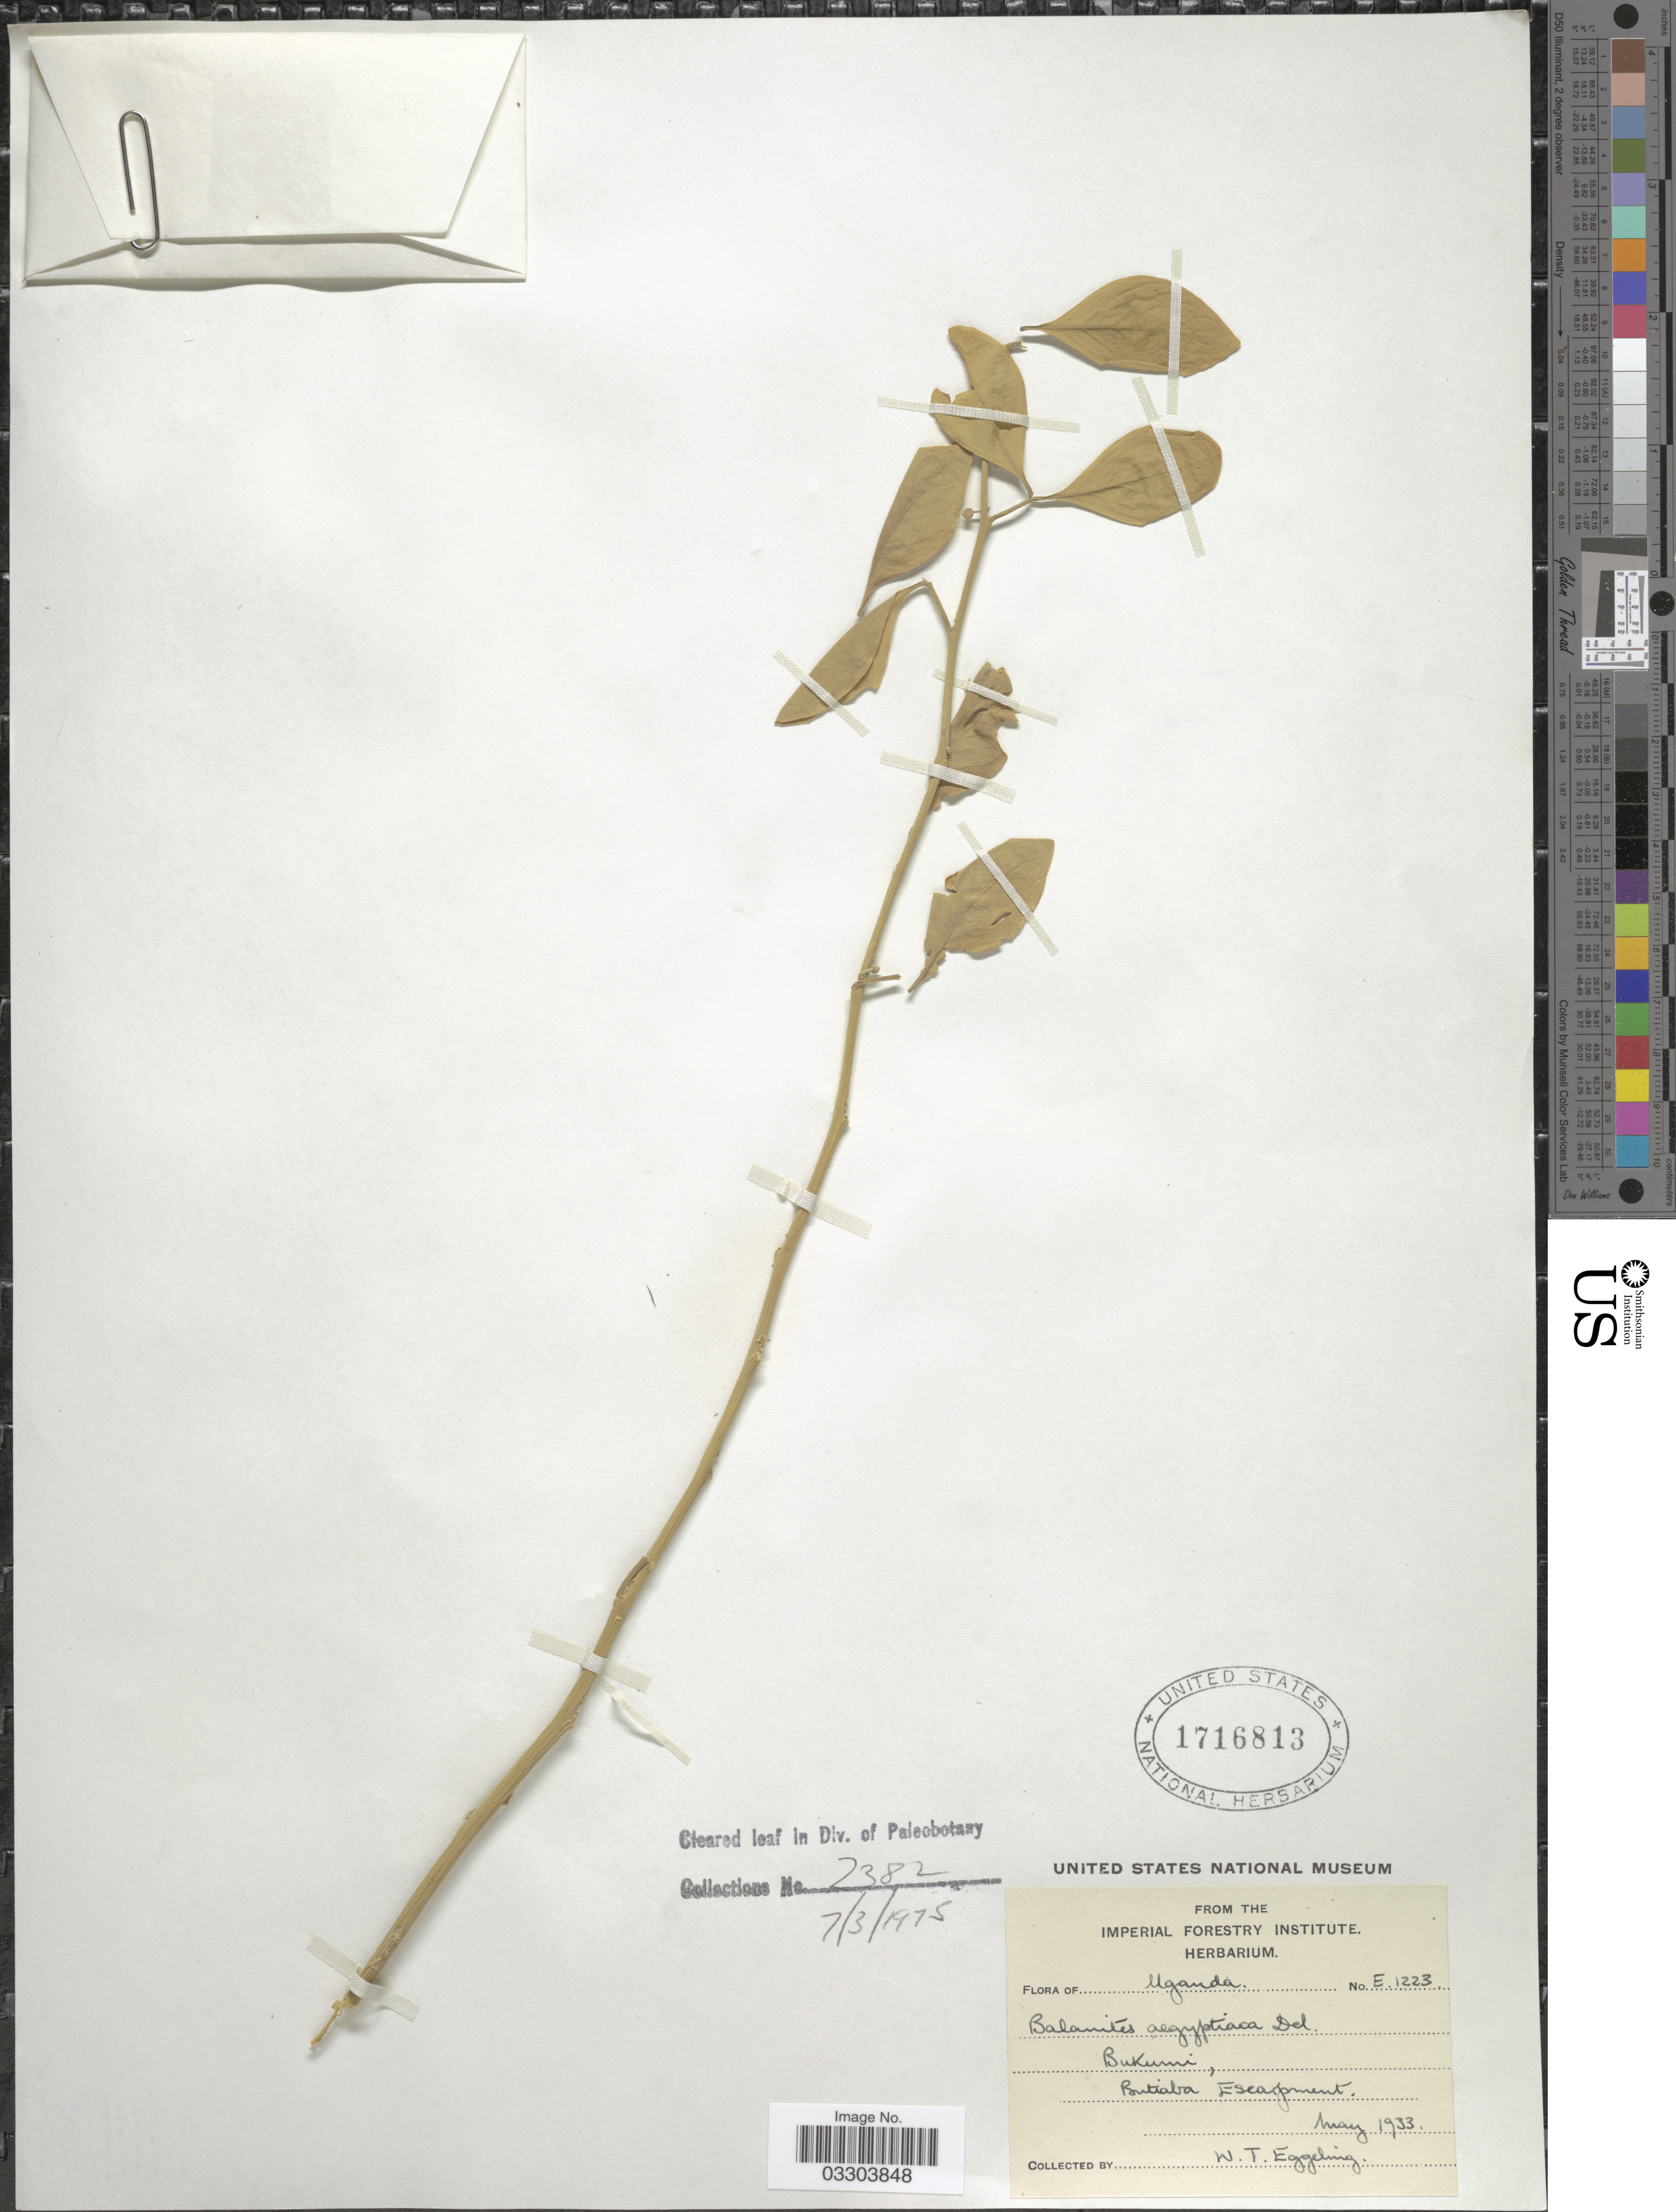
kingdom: Plantae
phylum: Tracheophyta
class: Magnoliopsida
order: Zygophyllales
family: Zygophyllaceae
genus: Balanites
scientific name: Balanites aegyptiaca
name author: (L.) Delile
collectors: W. Eggeling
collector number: E1223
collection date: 1933-05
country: Uganda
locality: Bukumi, Butiaba Escarpment.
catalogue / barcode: US 1716813